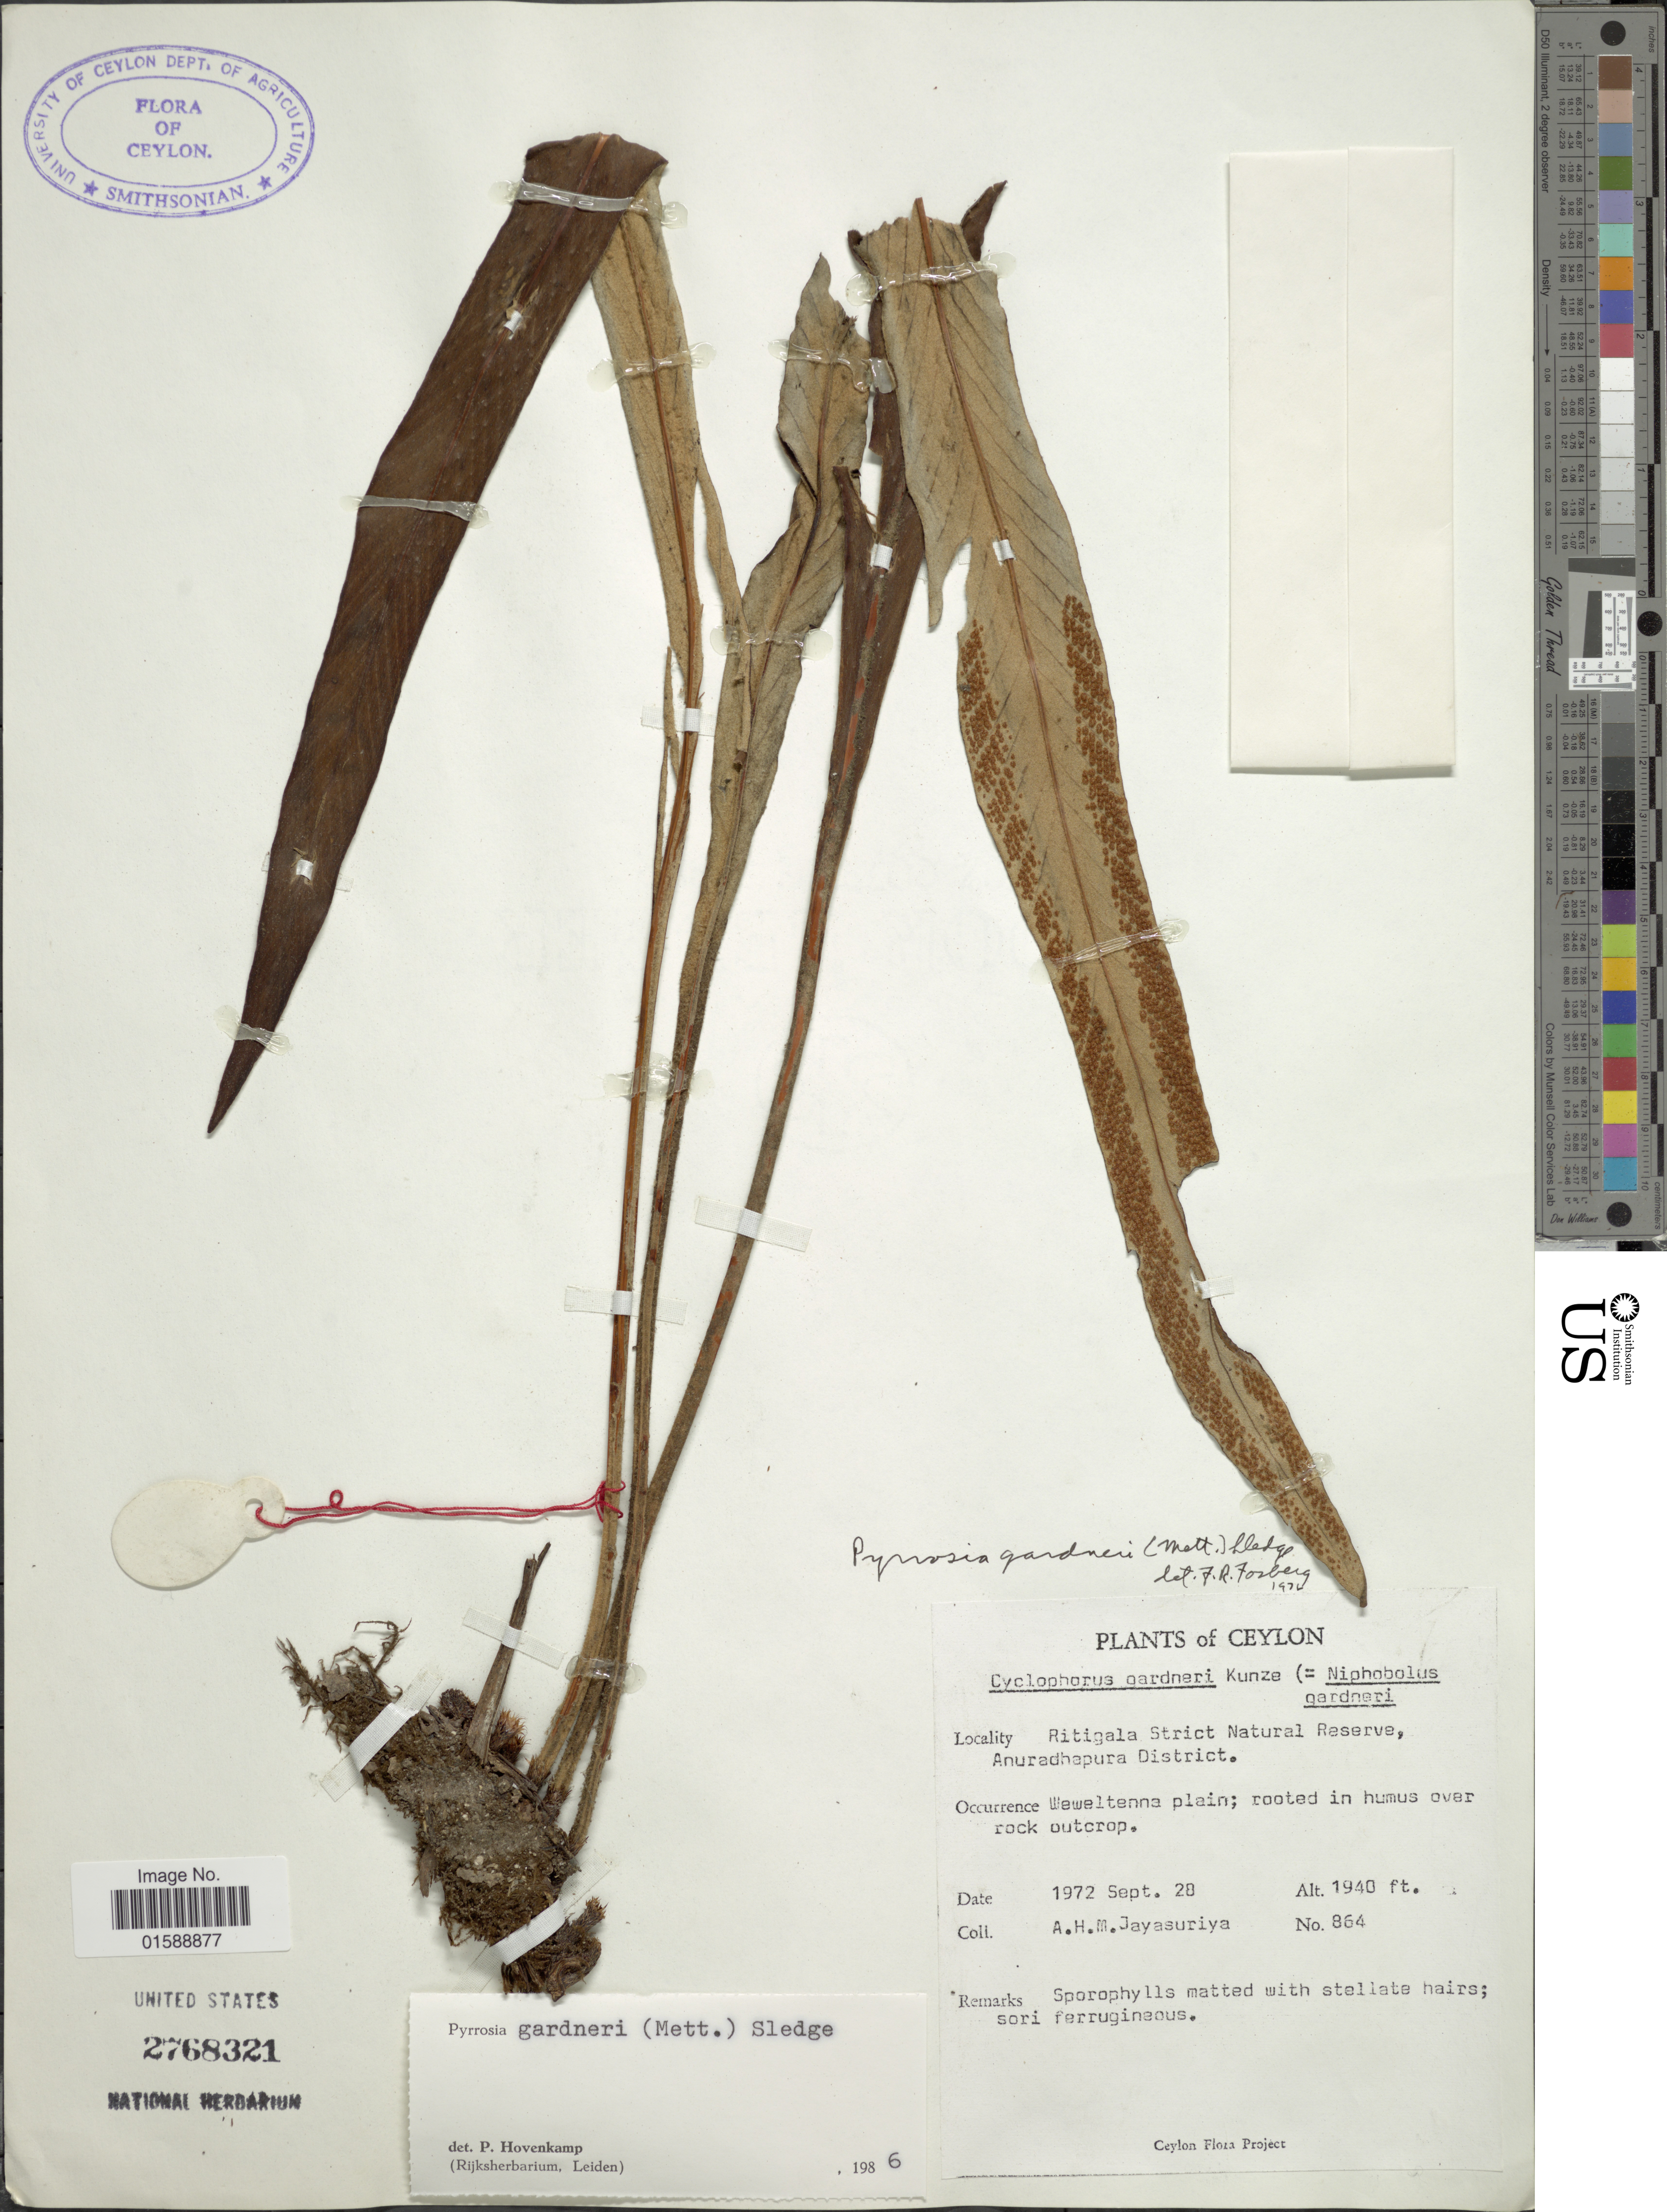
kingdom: Plantae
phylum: Tracheophyta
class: Polypodiopsida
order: Polypodiales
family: Polypodiaceae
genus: Pyrrosia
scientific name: Pyrrosia gardneri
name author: (Kunze ex Mett.) Sledge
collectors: A. H. Jayasuriya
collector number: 864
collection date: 1972-09-28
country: Sri Lanka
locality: Ceylon. Ritigala District Natural Reserve, Anuradhapura District. Weweltenna plain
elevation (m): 591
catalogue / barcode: US 2768321